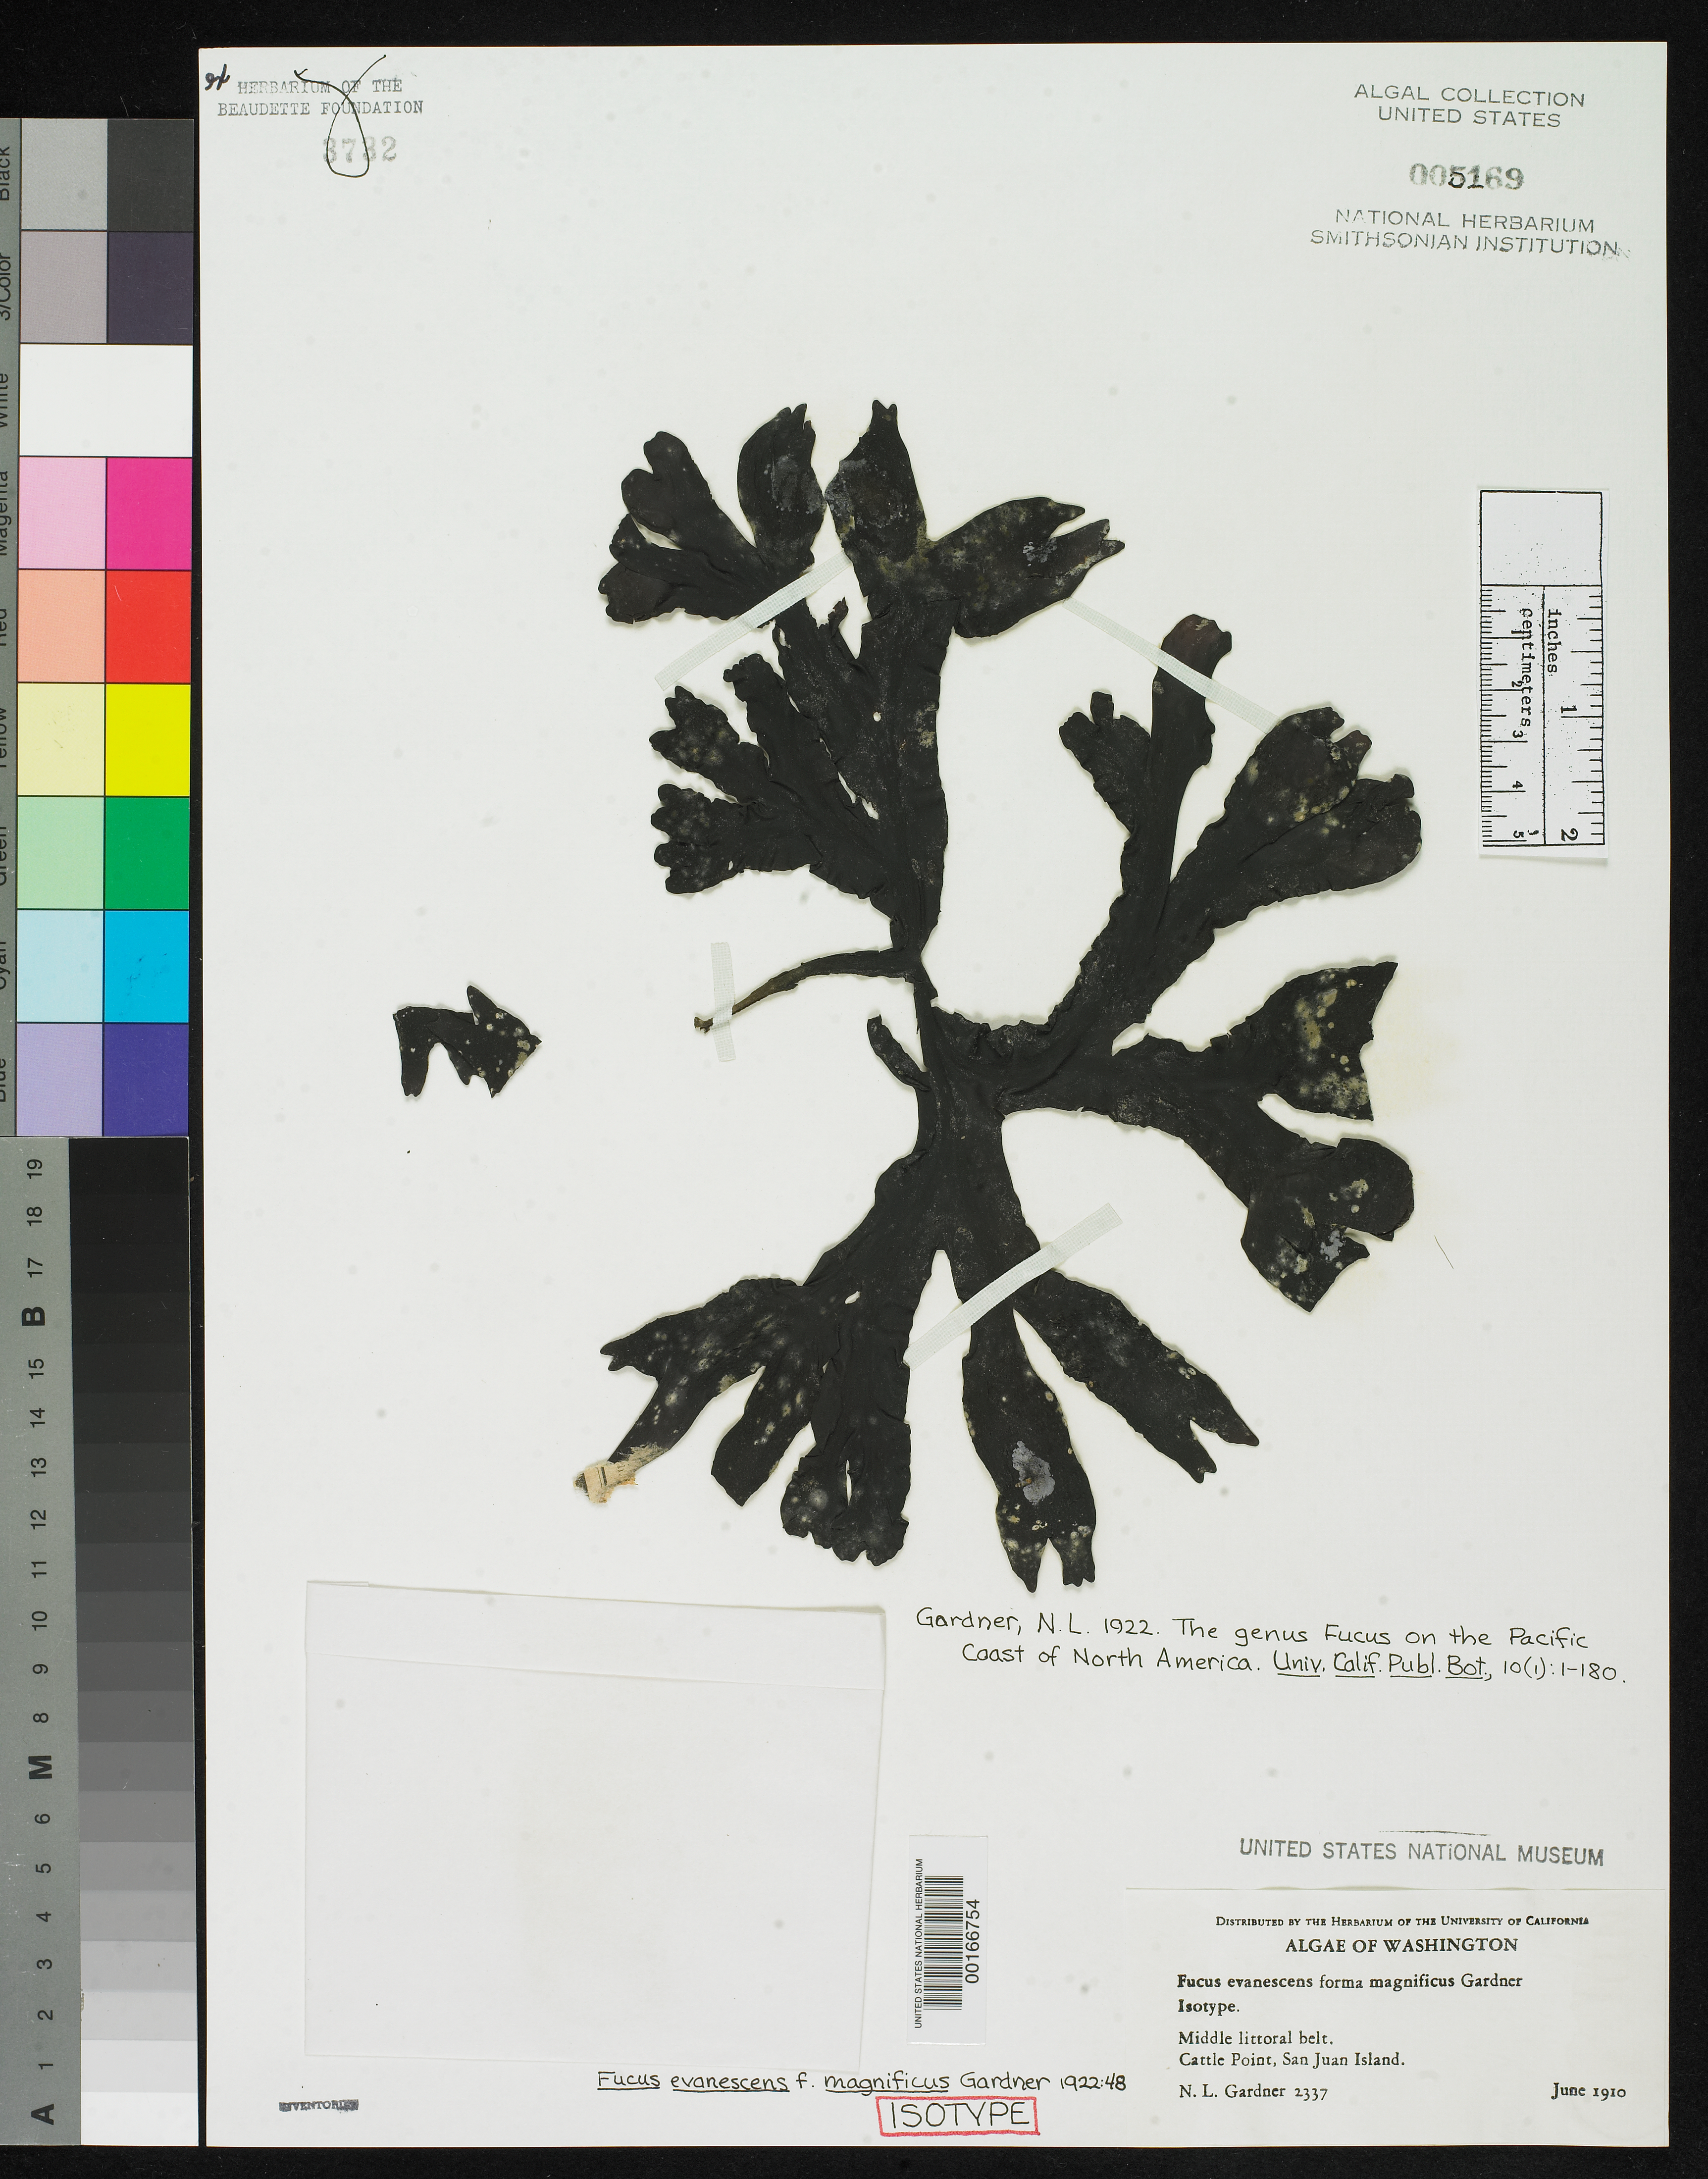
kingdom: Chromista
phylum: Ochrophyta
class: Phaeophyceae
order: Fucales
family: Fucaceae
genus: Fucus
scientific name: Fucus evanescens f. magnificus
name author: N.L. Gardner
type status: Isotype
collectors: N. Gardner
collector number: NLG 2337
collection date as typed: Jun 1910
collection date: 1910-06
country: United States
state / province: Washington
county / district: San Juan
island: San Juan Island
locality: Cattle Point.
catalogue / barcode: US 5169